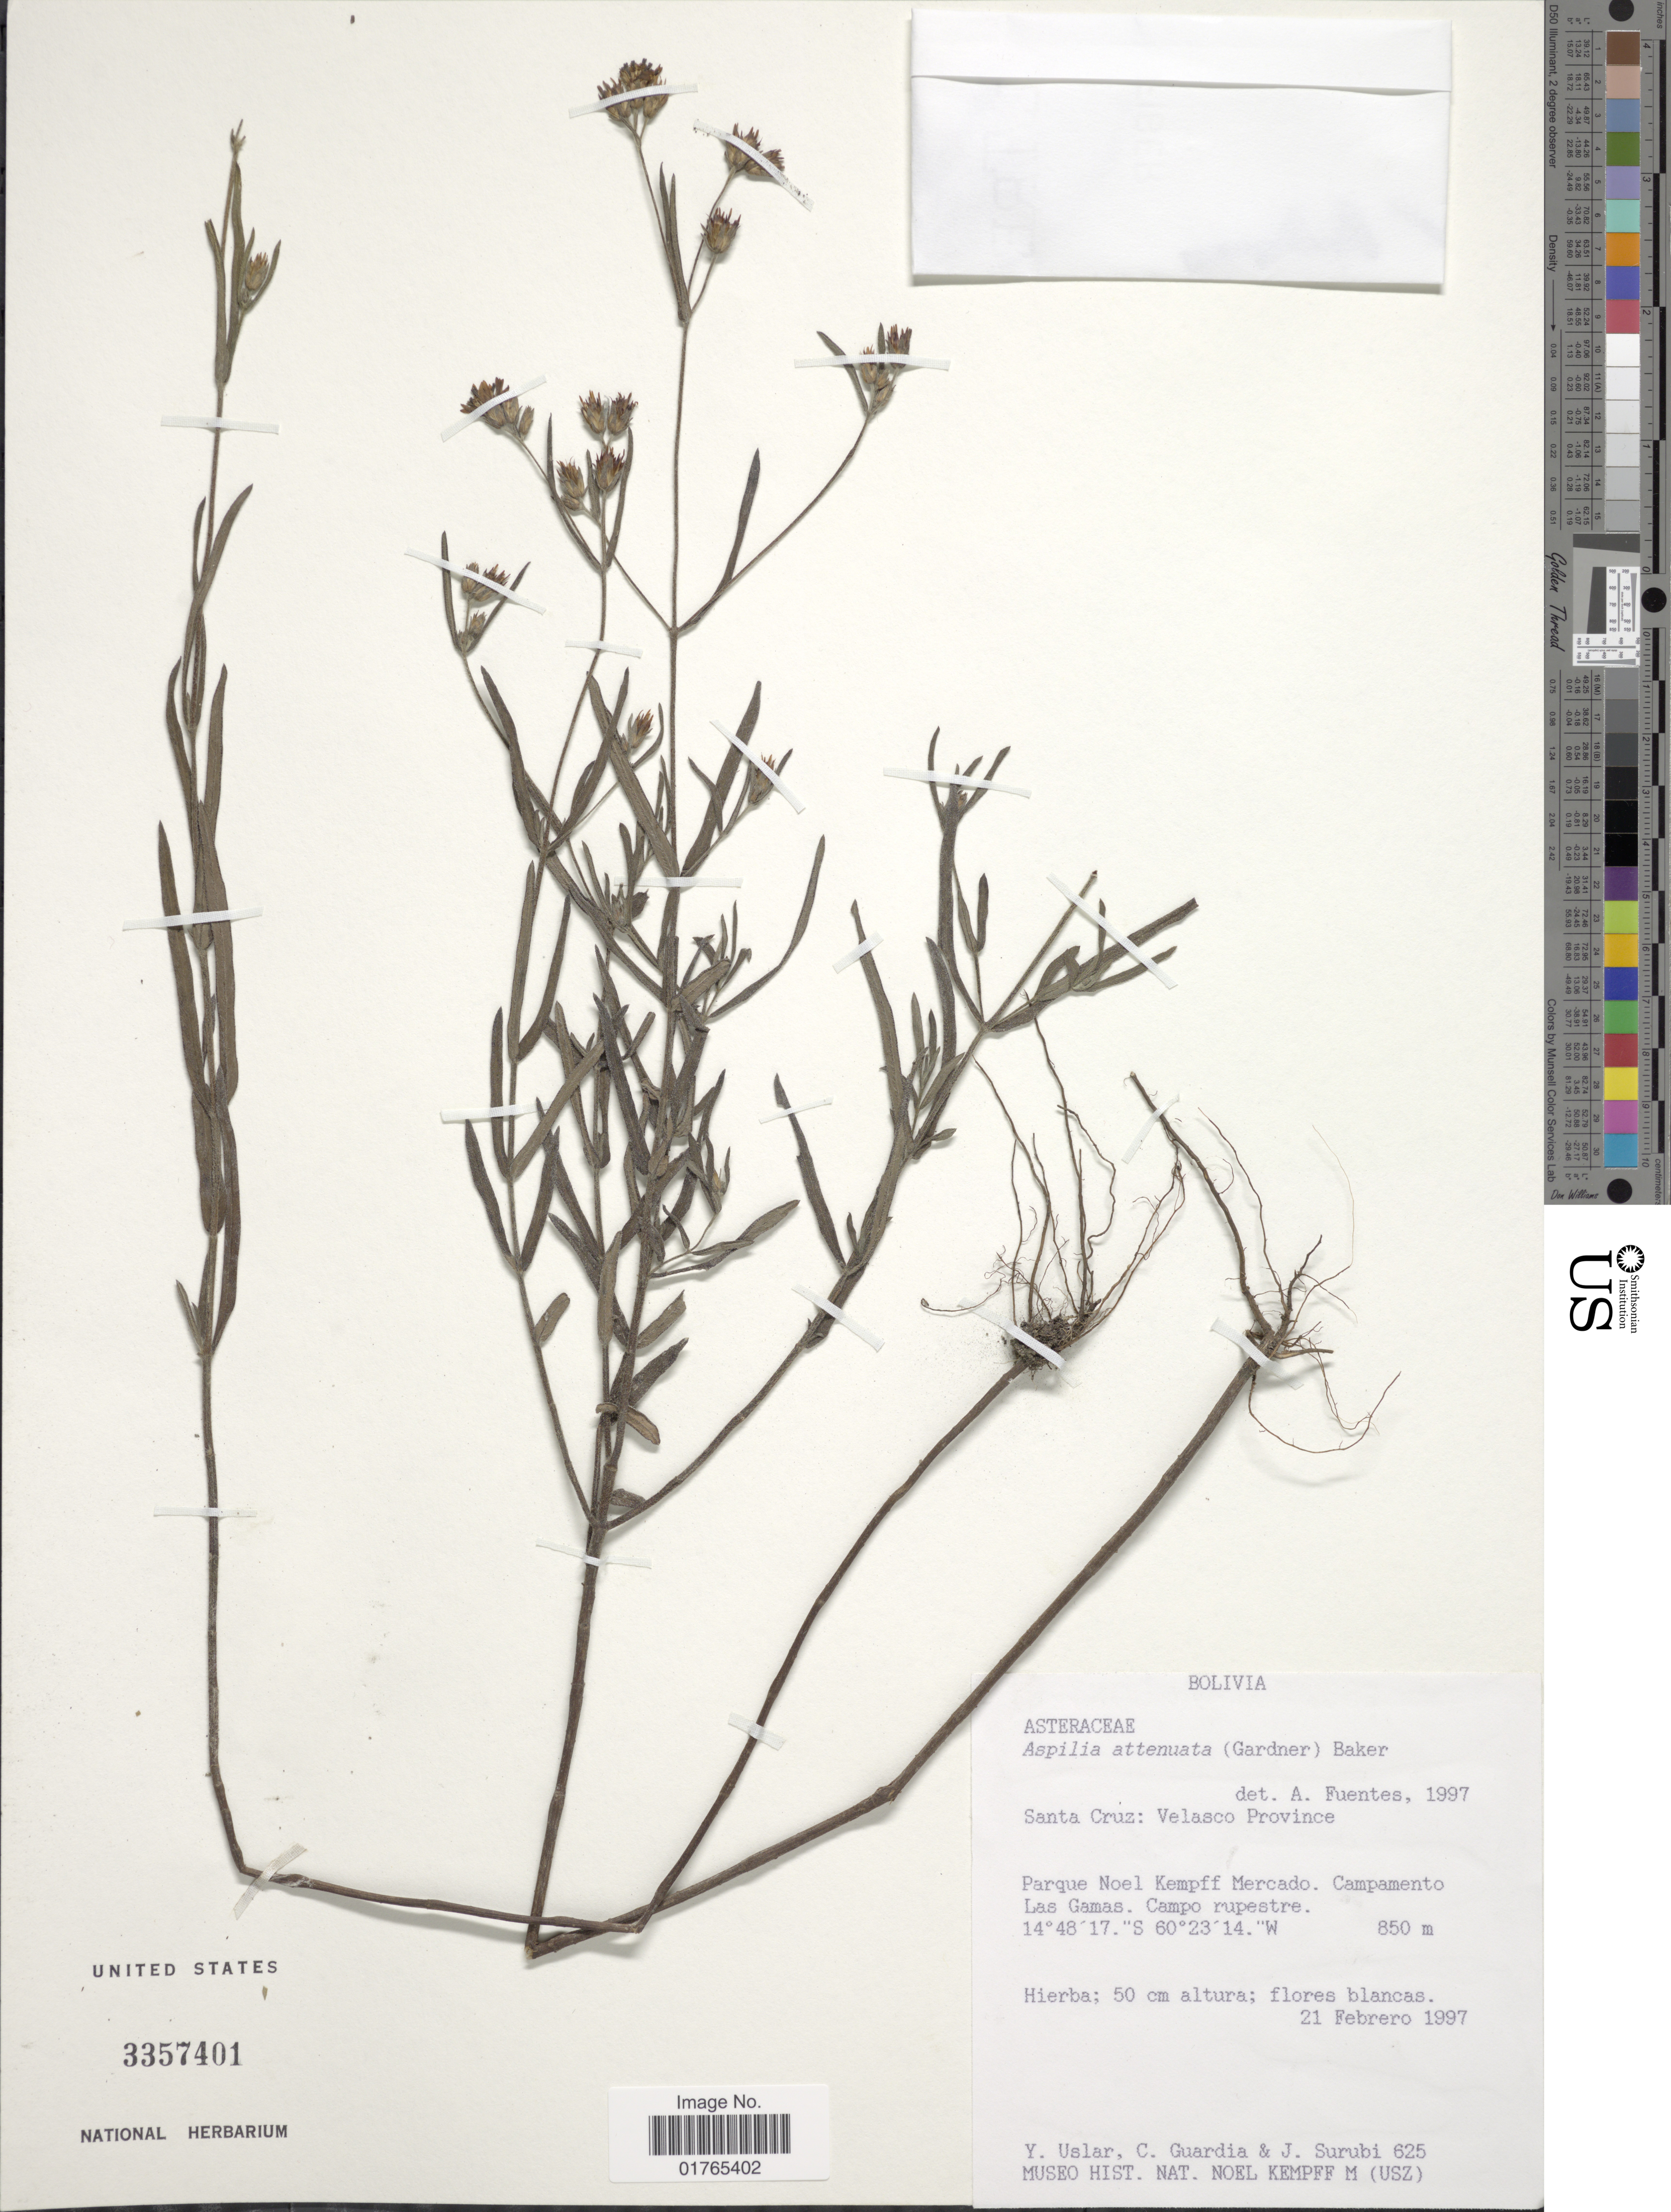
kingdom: Plantae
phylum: Tracheophyta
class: Magnoliopsida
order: Asterales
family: Asteraceae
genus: Aspilia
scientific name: Aspilia attentuata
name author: (Gardner) Baker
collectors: Y. Uslar, Guardia & J. Surubi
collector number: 625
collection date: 1997-02-21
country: Bolivia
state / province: Santa Cruz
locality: Velasco Province, Parque Noel Kempff Mercado, Campamento Las Gamas, Campo rupestre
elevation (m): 850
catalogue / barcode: US 3357401